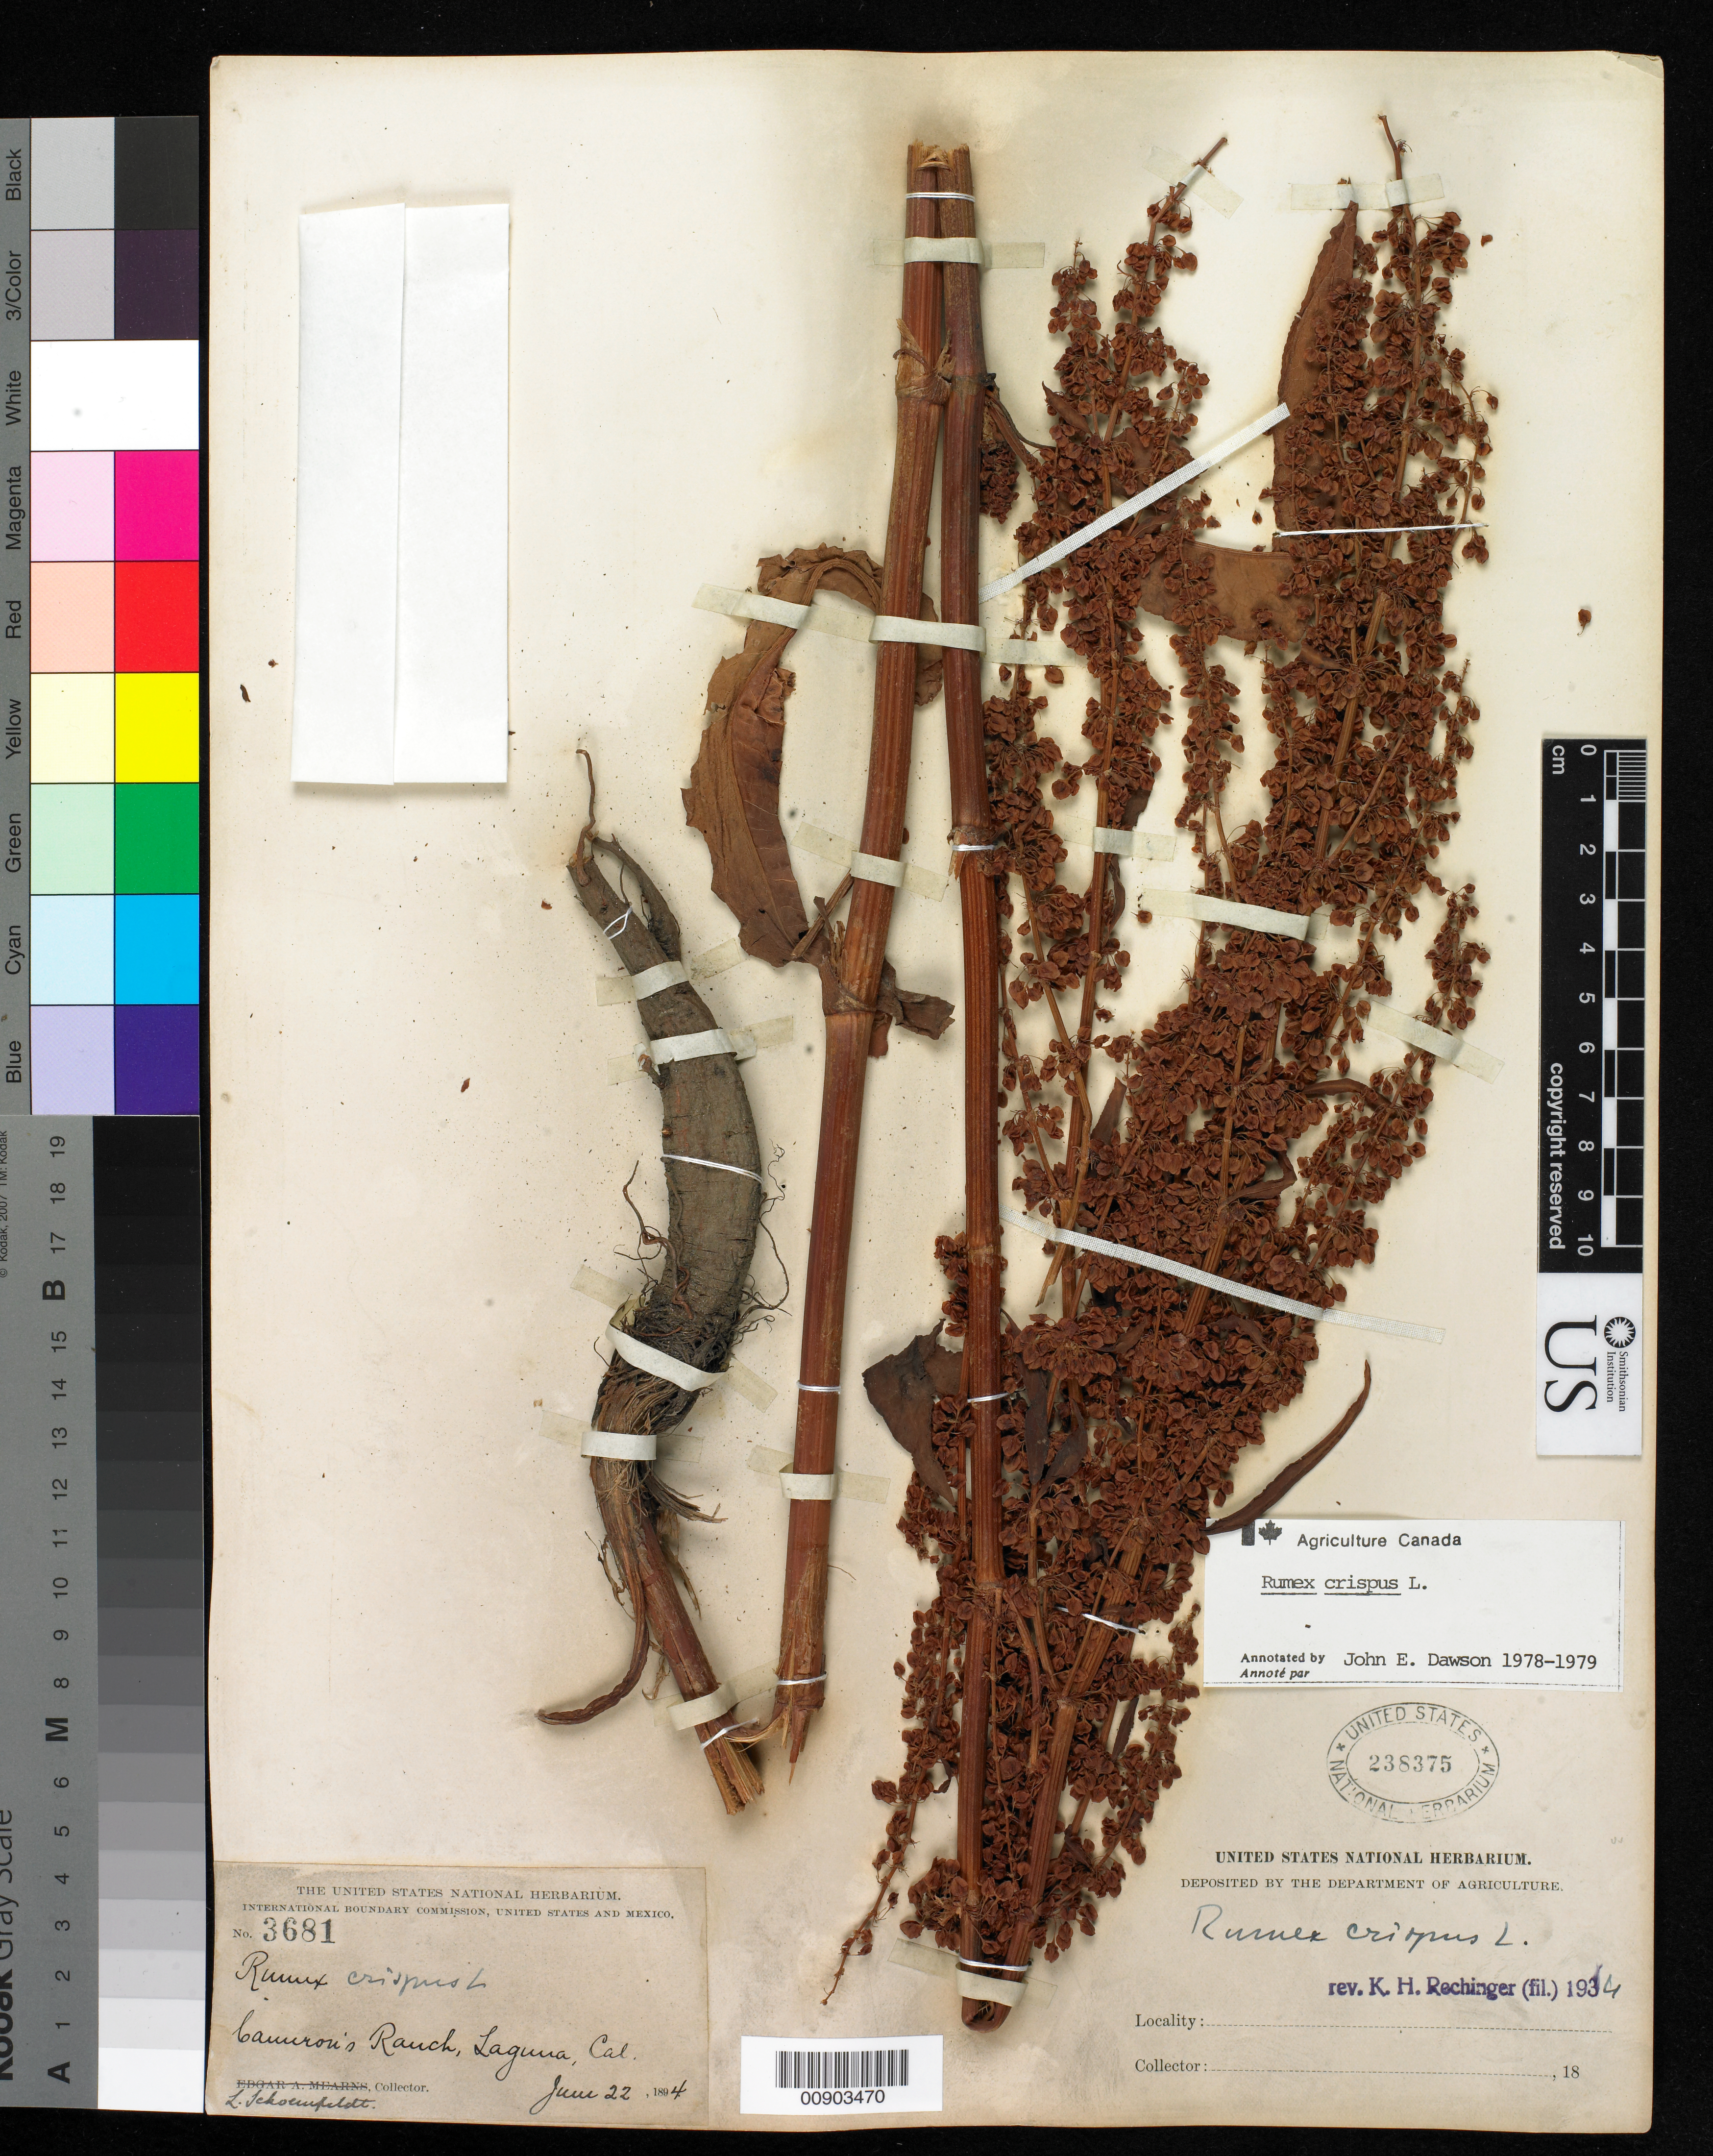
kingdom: Plantae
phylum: Tracheophyta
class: Magnoliopsida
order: Caryophyllales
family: Polygonaceae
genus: Rumex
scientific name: Rumex crispus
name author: L.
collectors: L. Schoenfeldt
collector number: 3681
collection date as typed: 22 Jun 1894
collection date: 1894-06-22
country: United States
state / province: California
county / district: Orange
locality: Cameron's Ranch, Laguna, California.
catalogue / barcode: US 238375